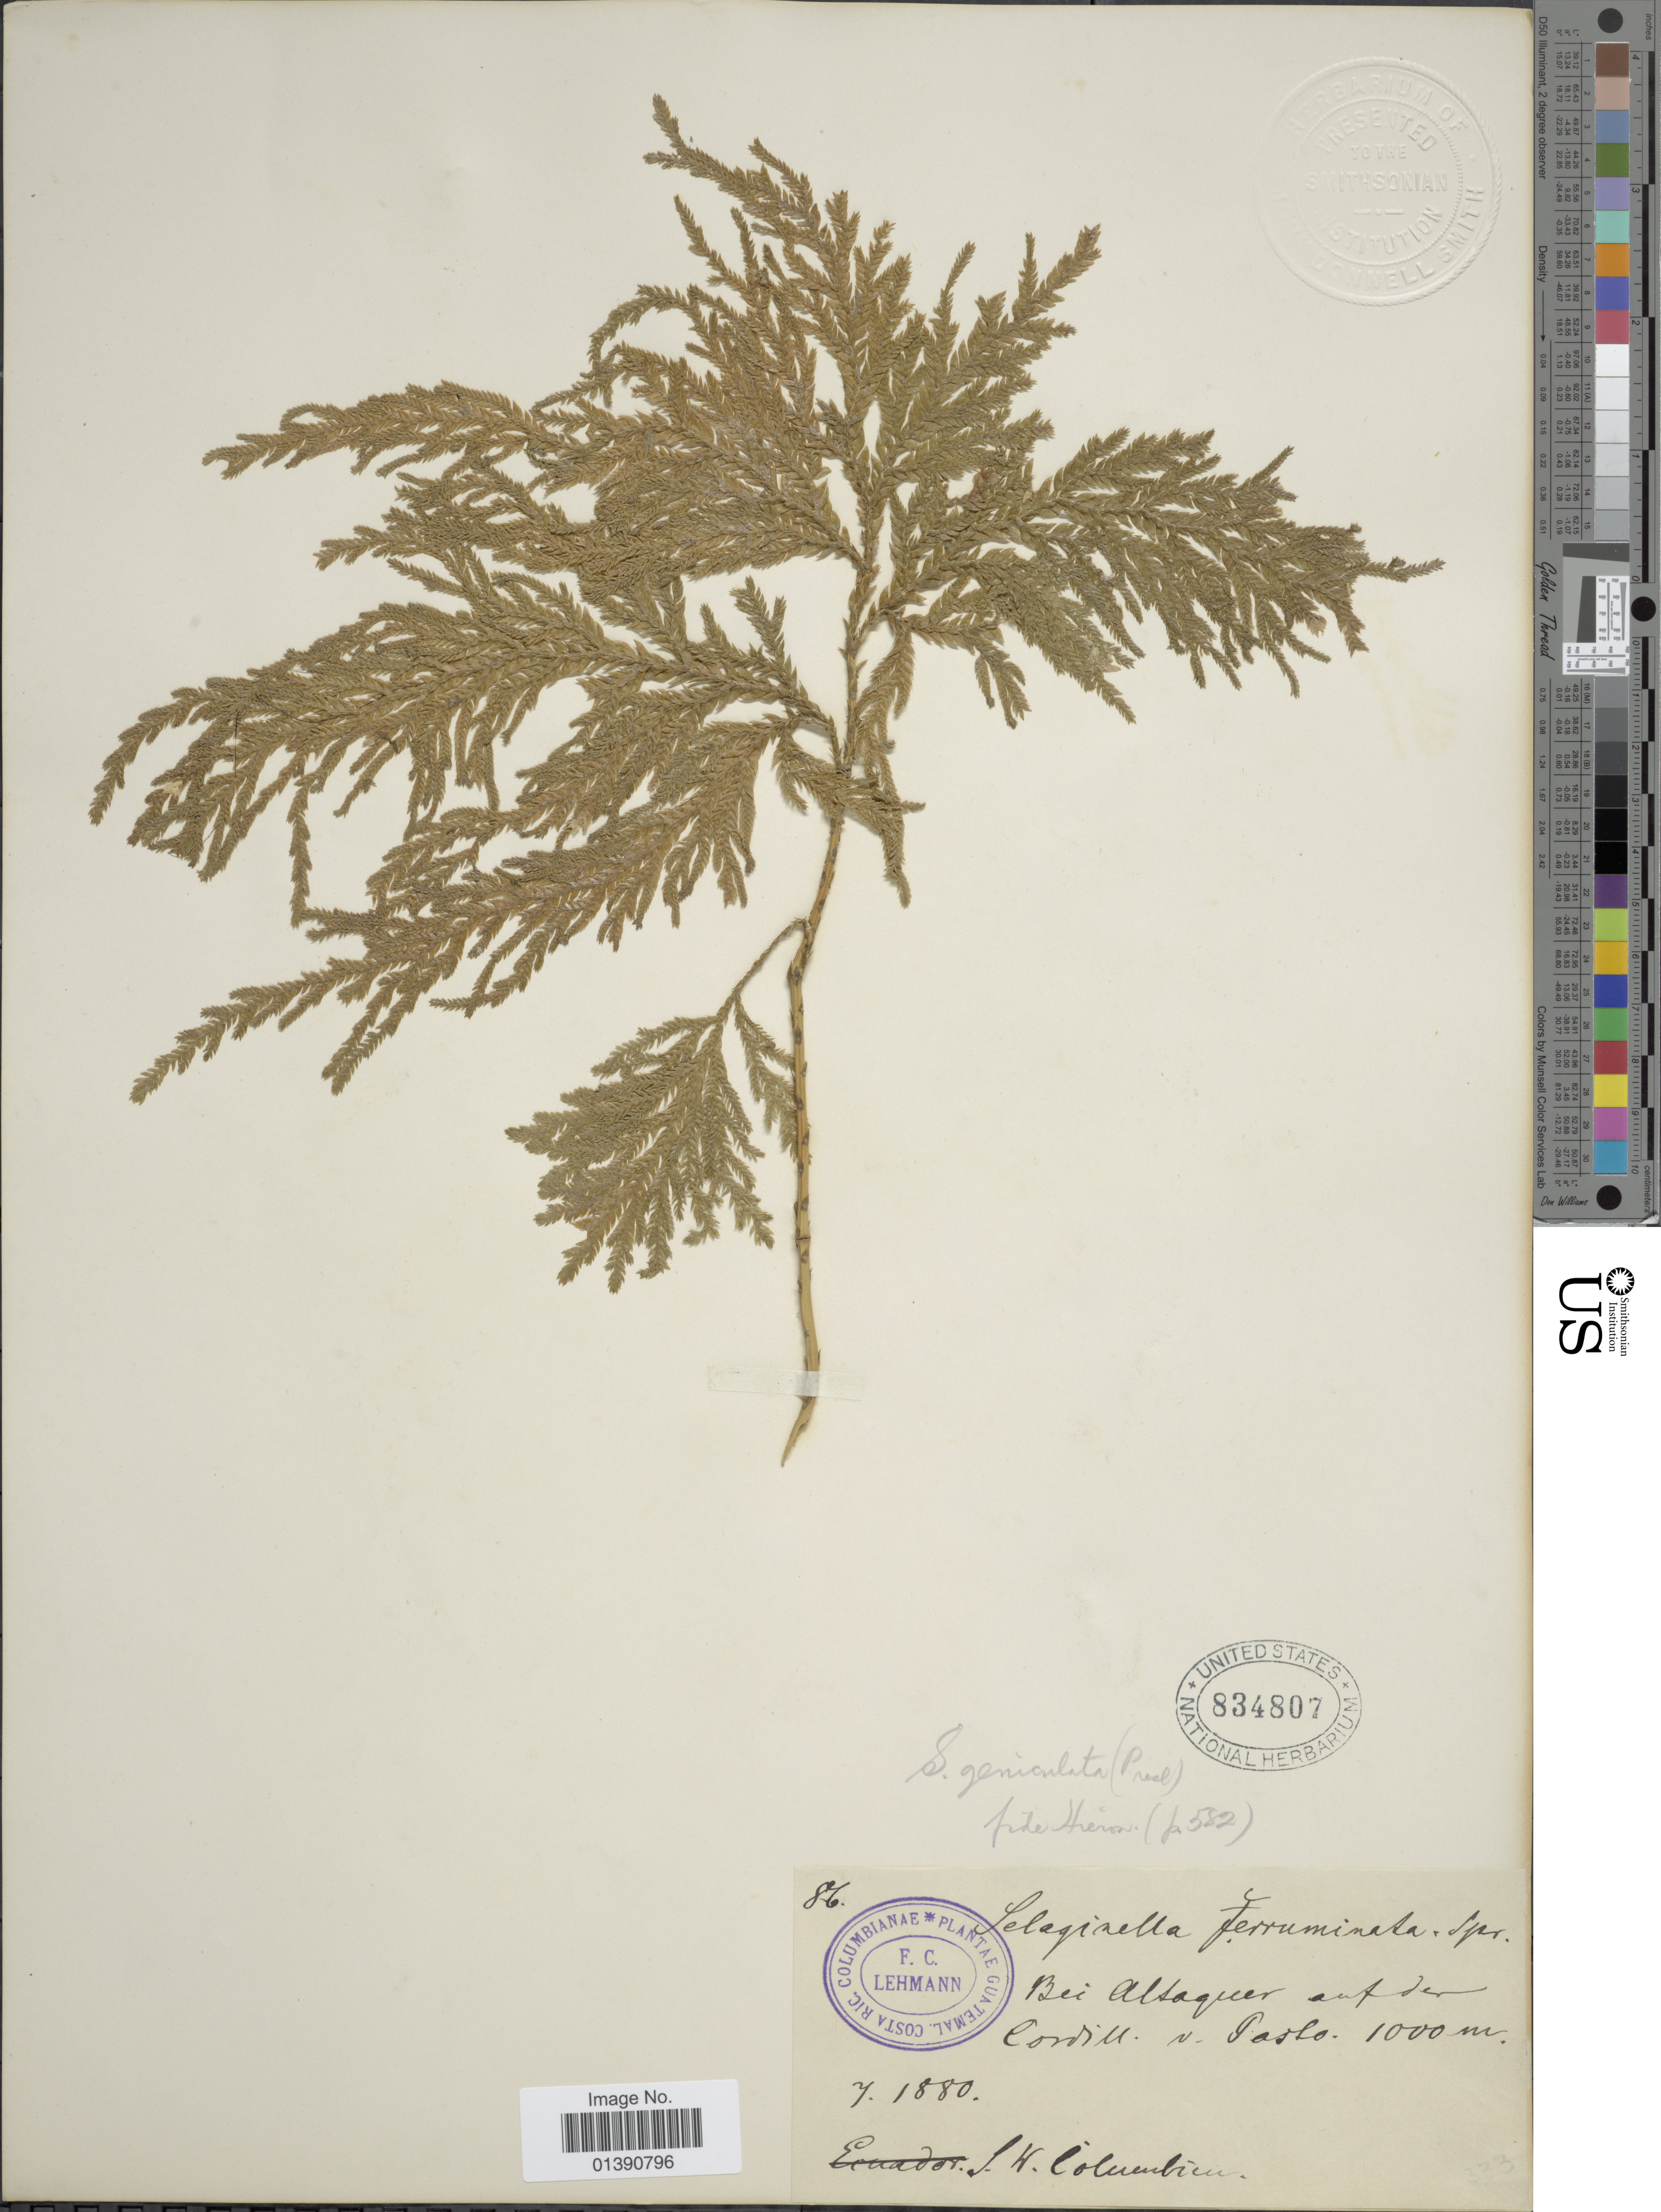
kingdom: Plantae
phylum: Tracheophyta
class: Lycopodiopsida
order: Selaginellales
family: Selaginellaceae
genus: Selaginella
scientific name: Selaginella geniculata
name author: (C. Presl) Spring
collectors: F. C. Lehmann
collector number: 86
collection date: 1880-07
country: Colombia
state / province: Nariño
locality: Bei Altaquer auf den Cordill v Pasto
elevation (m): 1000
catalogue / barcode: US 834807